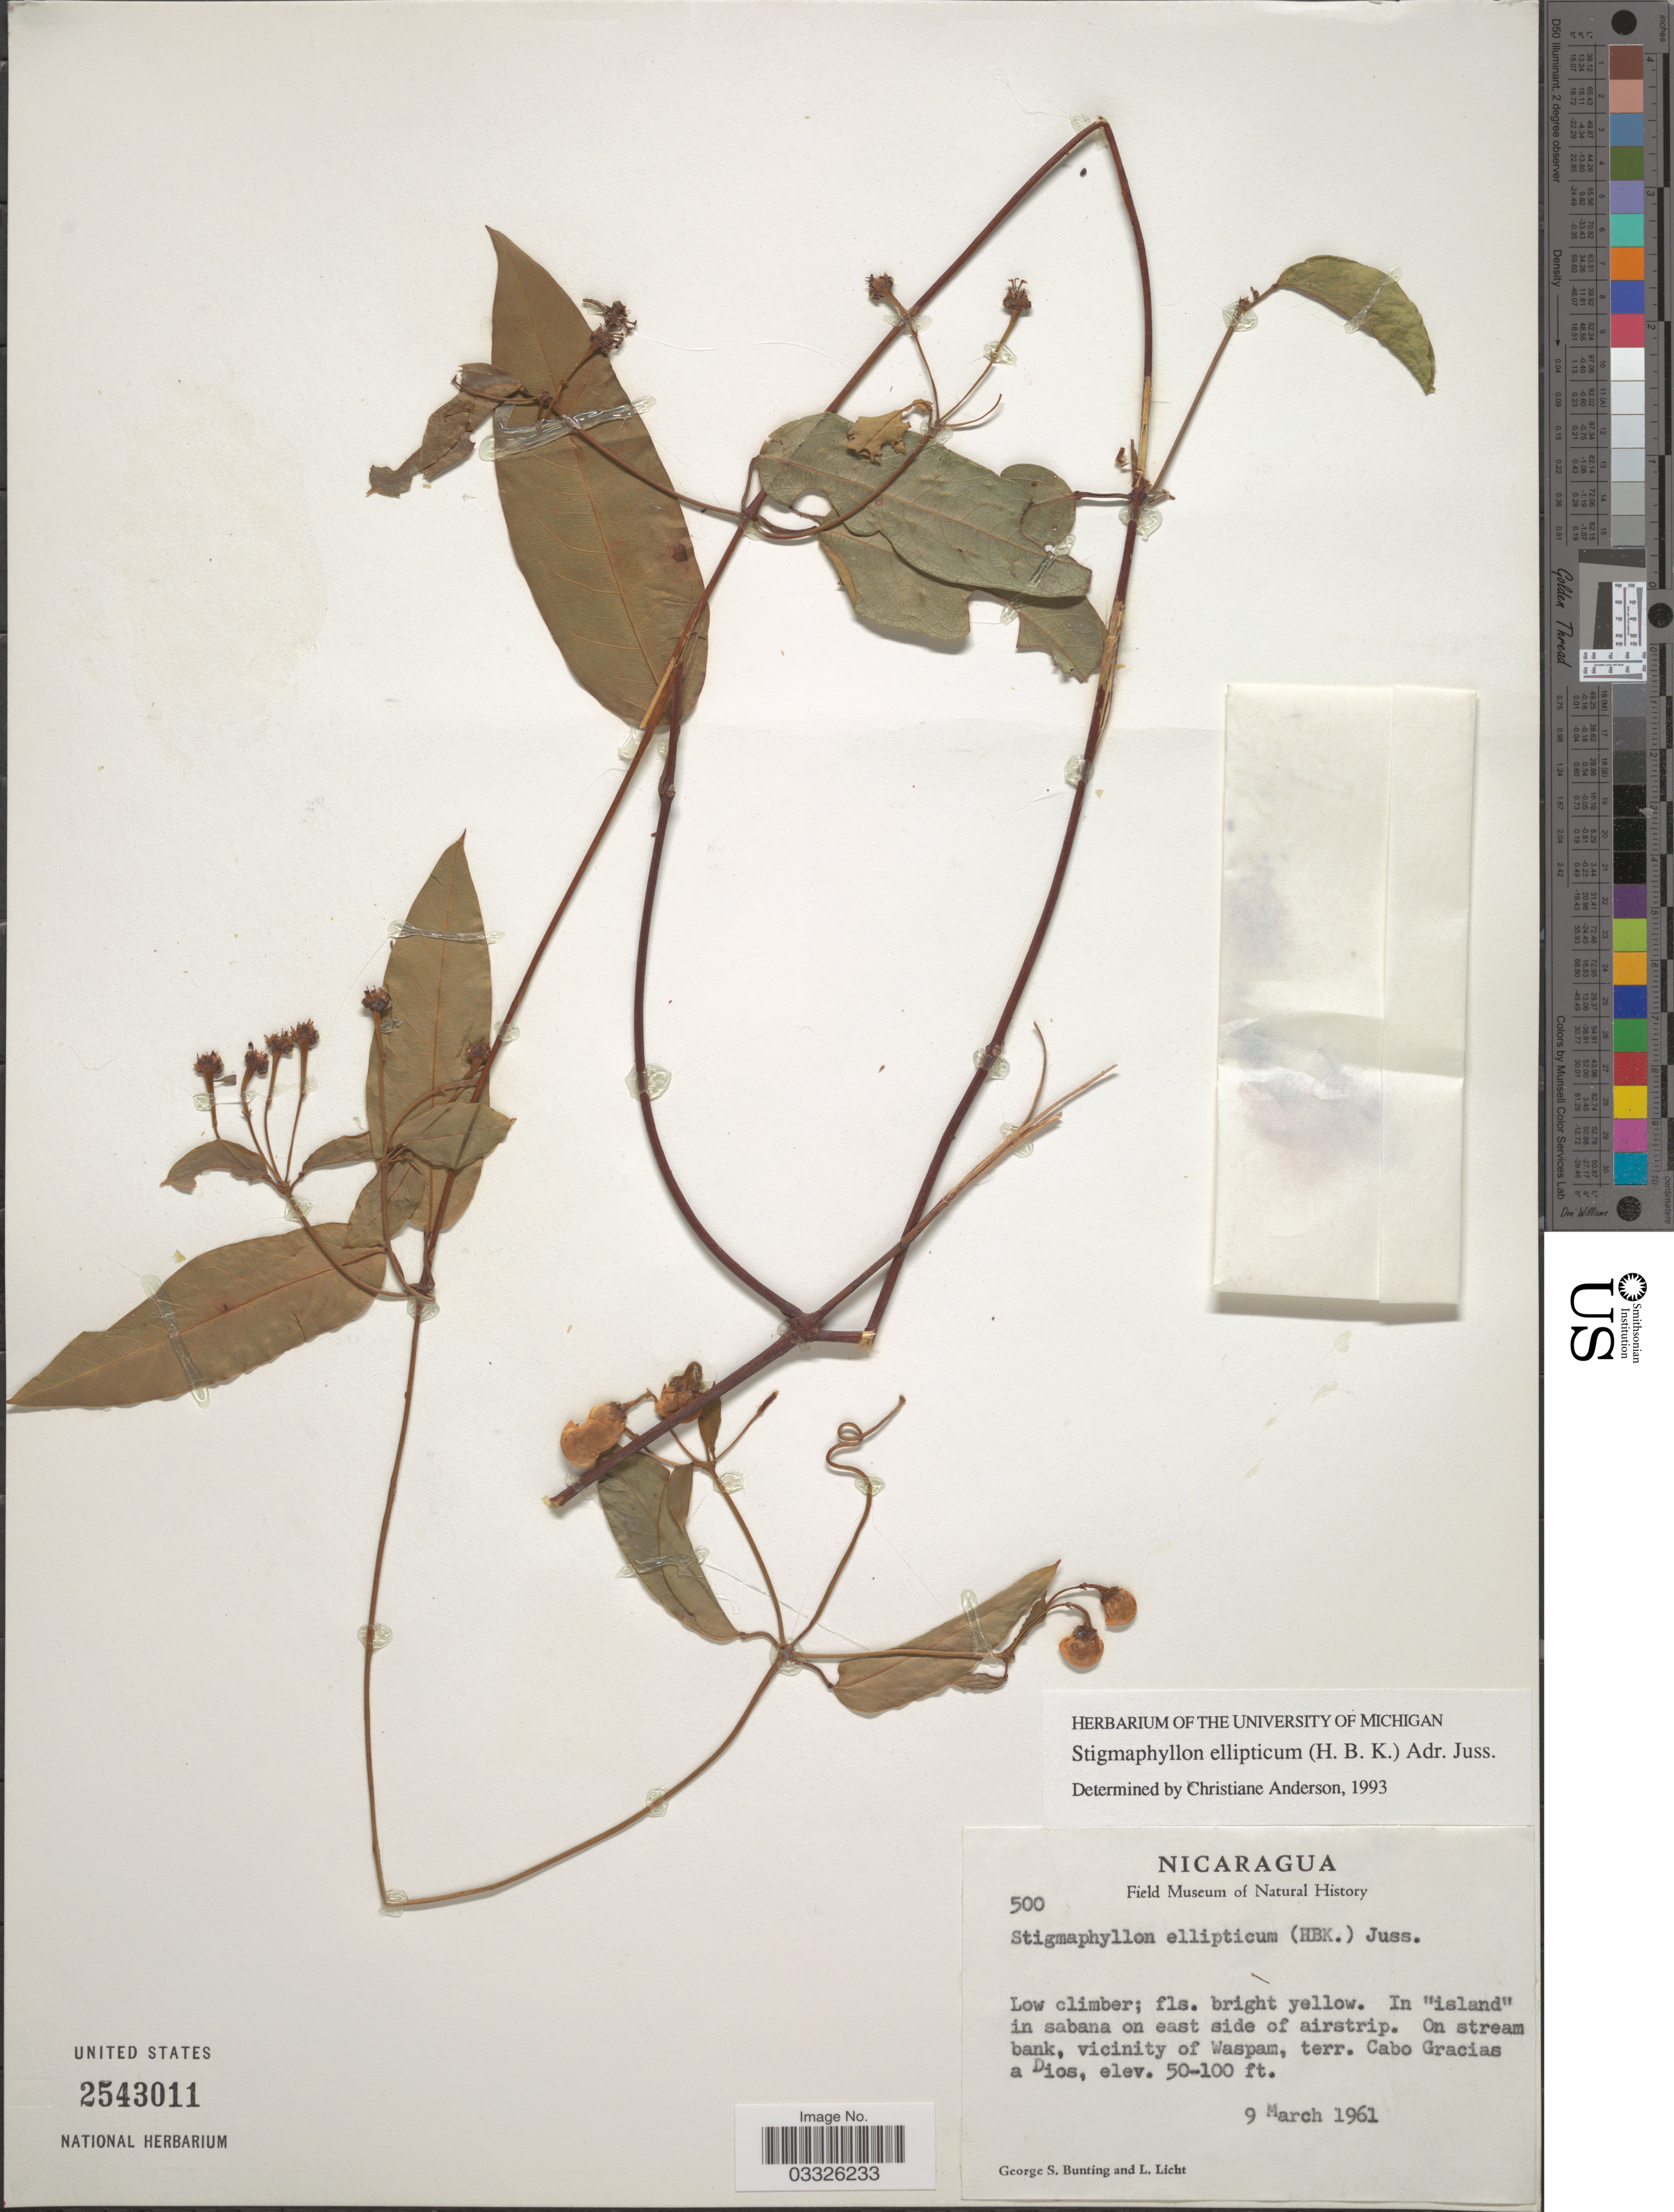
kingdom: Plantae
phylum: Tracheophyta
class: Magnoliopsida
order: Malpighiales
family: Malpighiaceae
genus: Stigmaphyllon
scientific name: Stigmaphyllon ellipticum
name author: (Kunth) A. Juss.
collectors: G. S. Bunting & L. Licht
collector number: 500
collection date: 1961-03-09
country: Nicaragua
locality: In "island" in sabana on east side of airstrip. On stream bank, vicinity of Waspam, terr. Cabo Gracias a Dios.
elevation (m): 15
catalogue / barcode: US 2543011